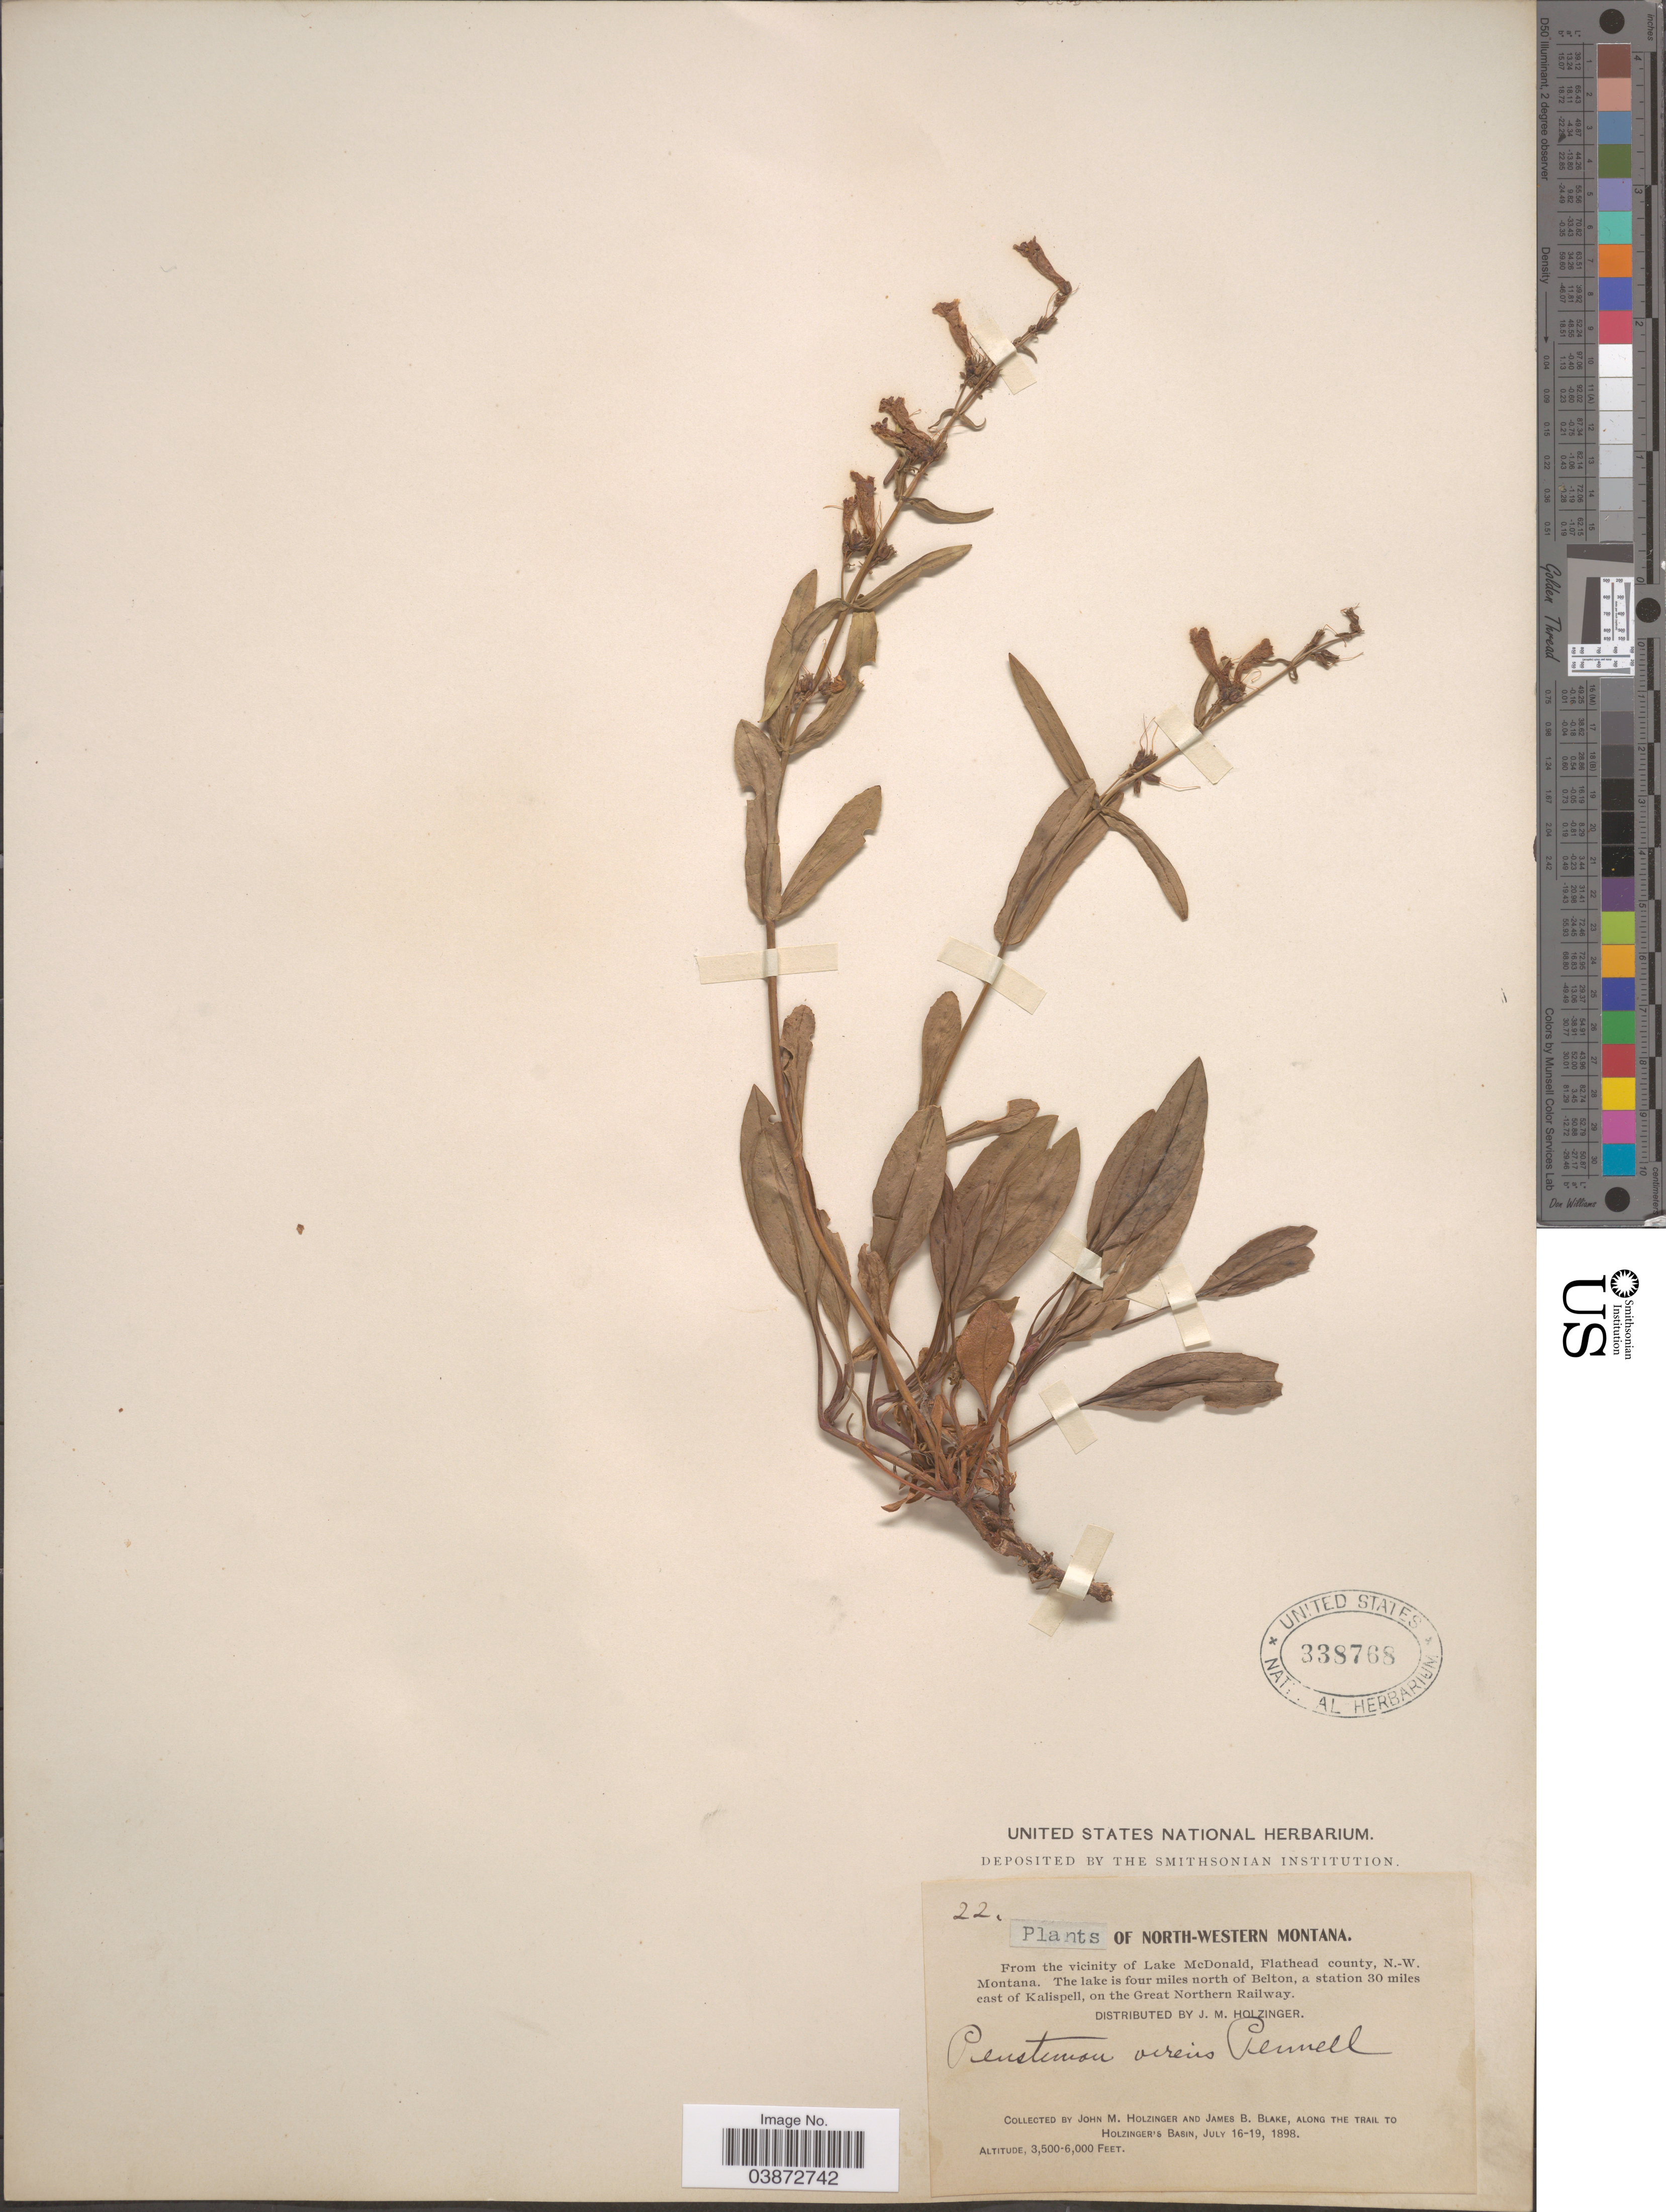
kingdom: Plantae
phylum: Tracheophyta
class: Magnoliopsida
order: Lamiales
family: Plantaginaceae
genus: Penstemon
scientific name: Penstemon albertinus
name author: Greene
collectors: J. M. Holzinger & J. B. Blake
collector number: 22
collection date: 1898-07-16/1898-07-19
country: United States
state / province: Montana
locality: North-western Montana. The vicinity of Lake McDonald, Flathead county, N.-W. Montana. The lake is four miles north of Belton, a station 30 miles east of Kalispell, on the Great Northern Railway. Along the trail to Holzinger's Basin.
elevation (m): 1067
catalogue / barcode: US 338768